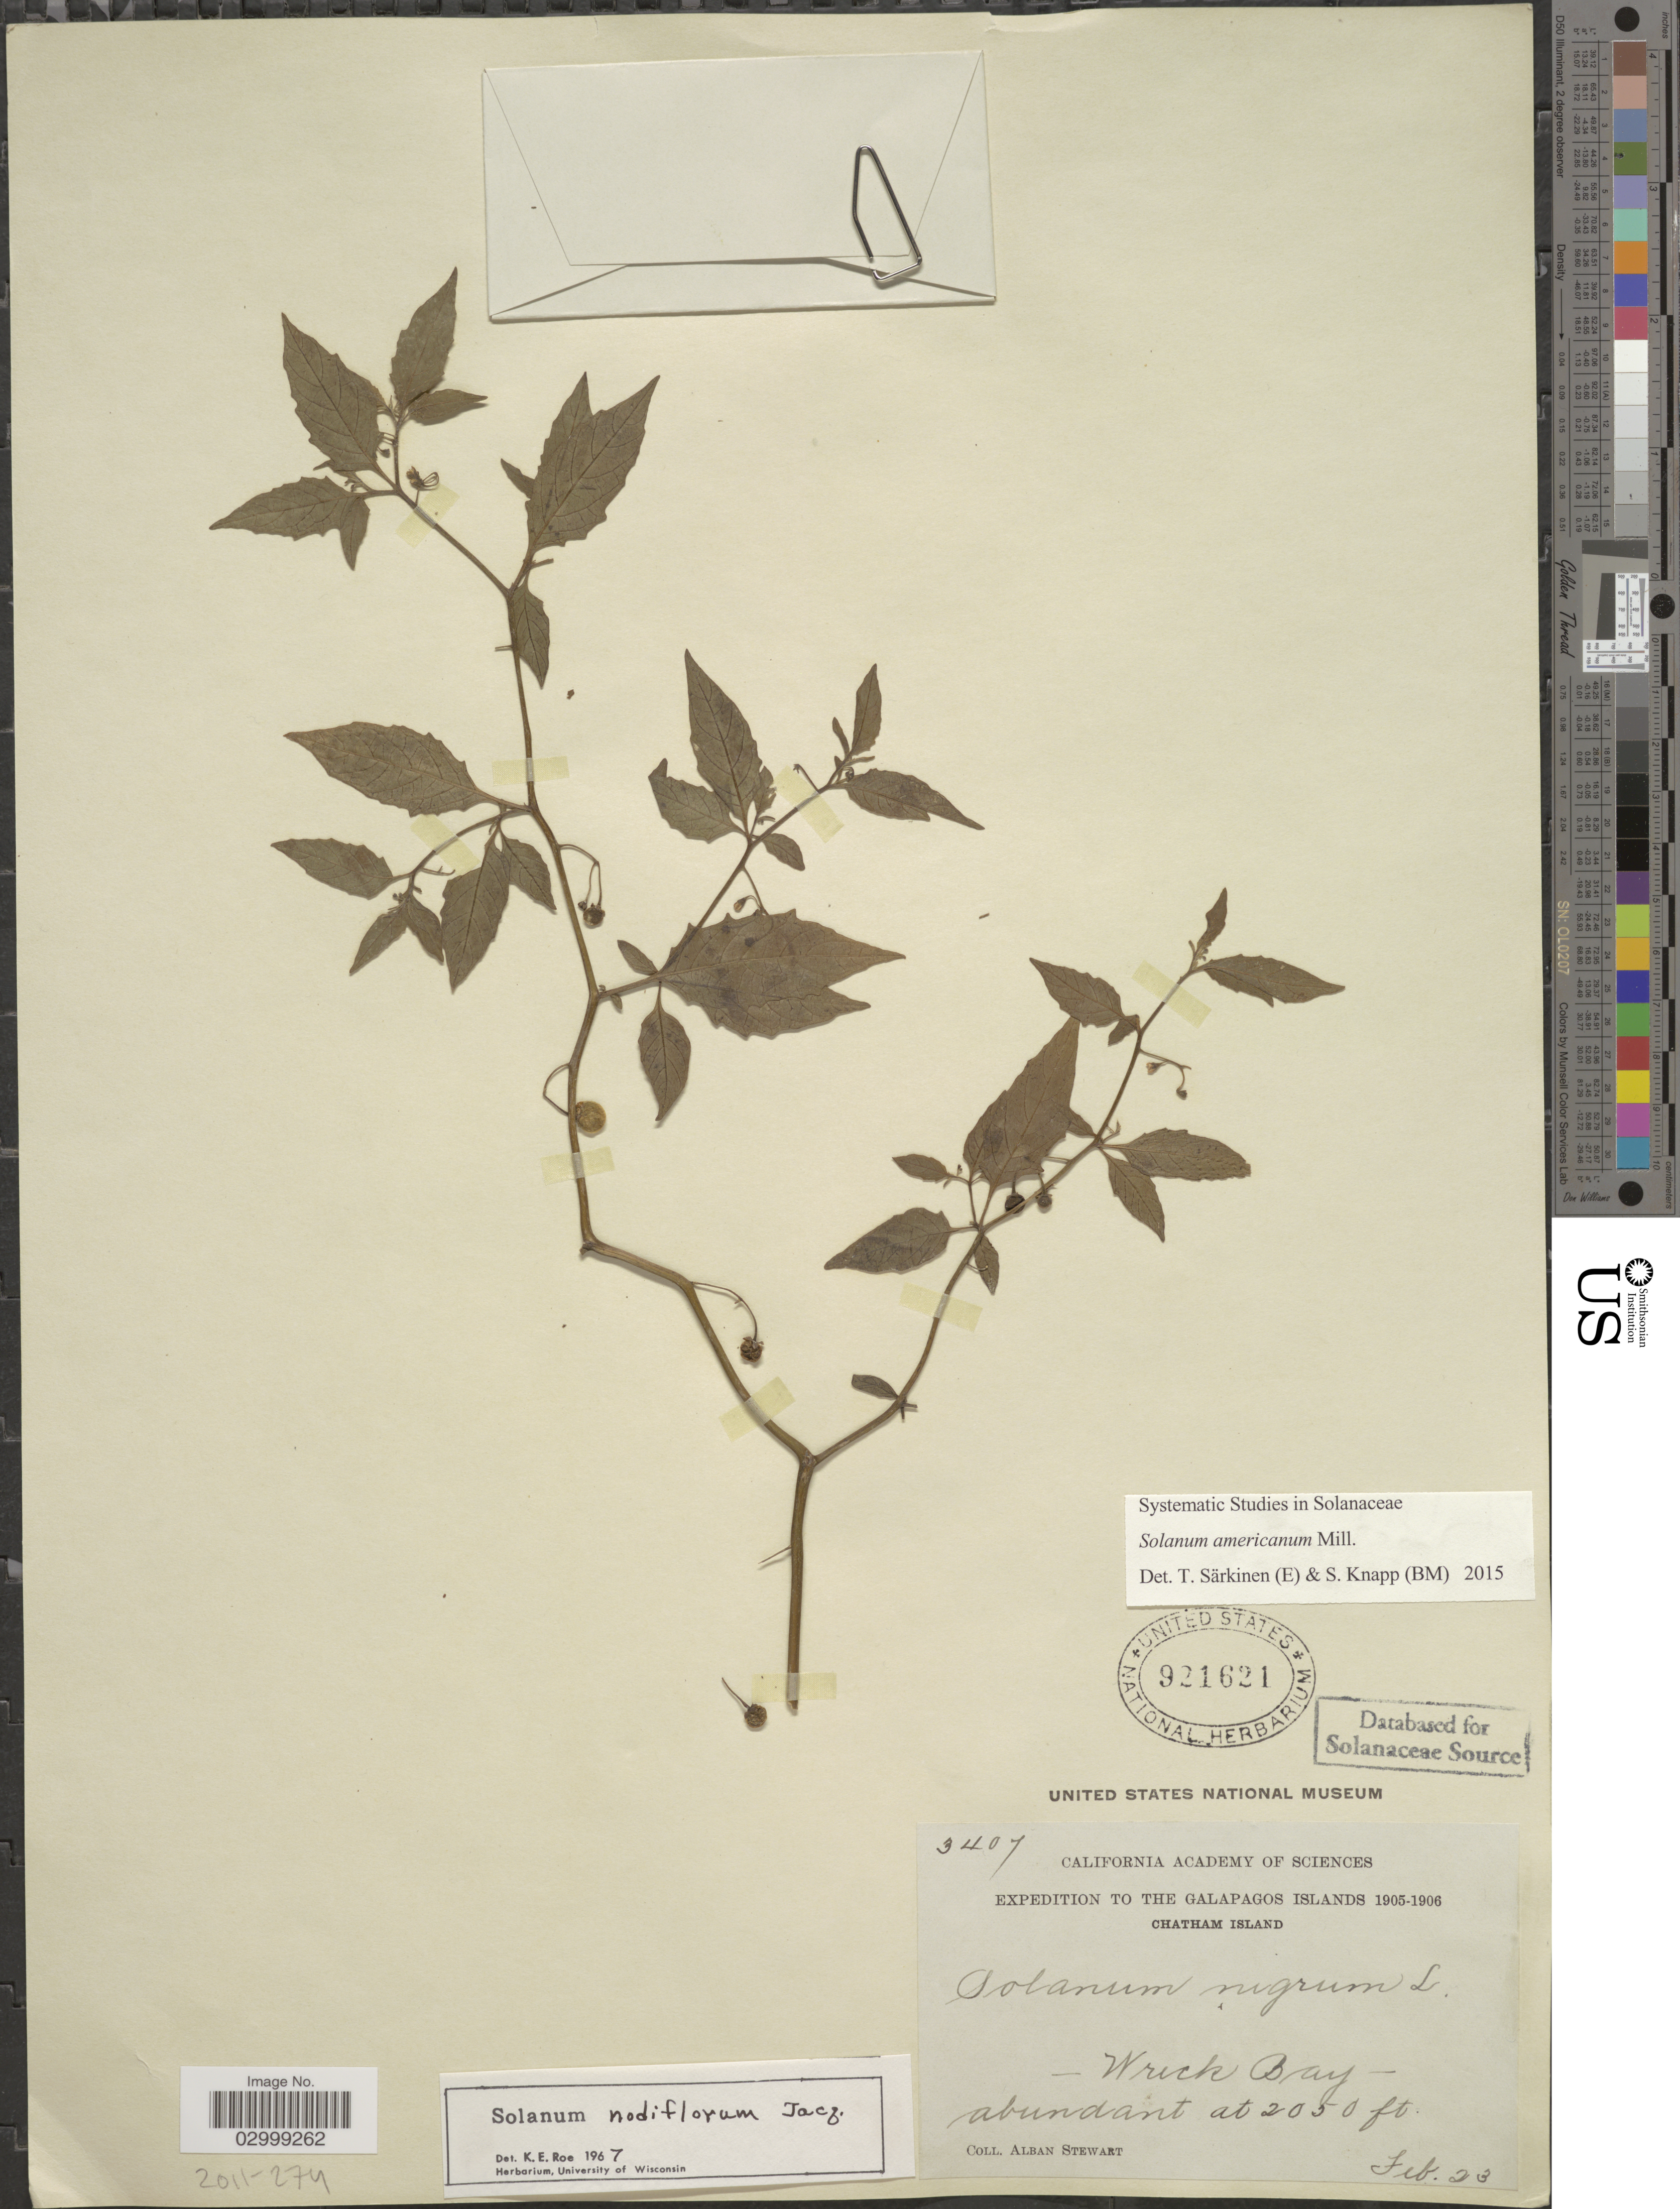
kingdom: Plantae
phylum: Tracheophyta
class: Magnoliopsida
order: Solanales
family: Solanaceae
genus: Solanum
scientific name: Solanum americanum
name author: Mill.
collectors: A. Stewart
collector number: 3407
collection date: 1905-02-23/1906-02-23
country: Ecuador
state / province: Colón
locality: The Galapagos Islands, Chatham Island, Wreck Bay.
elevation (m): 625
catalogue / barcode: US 921621